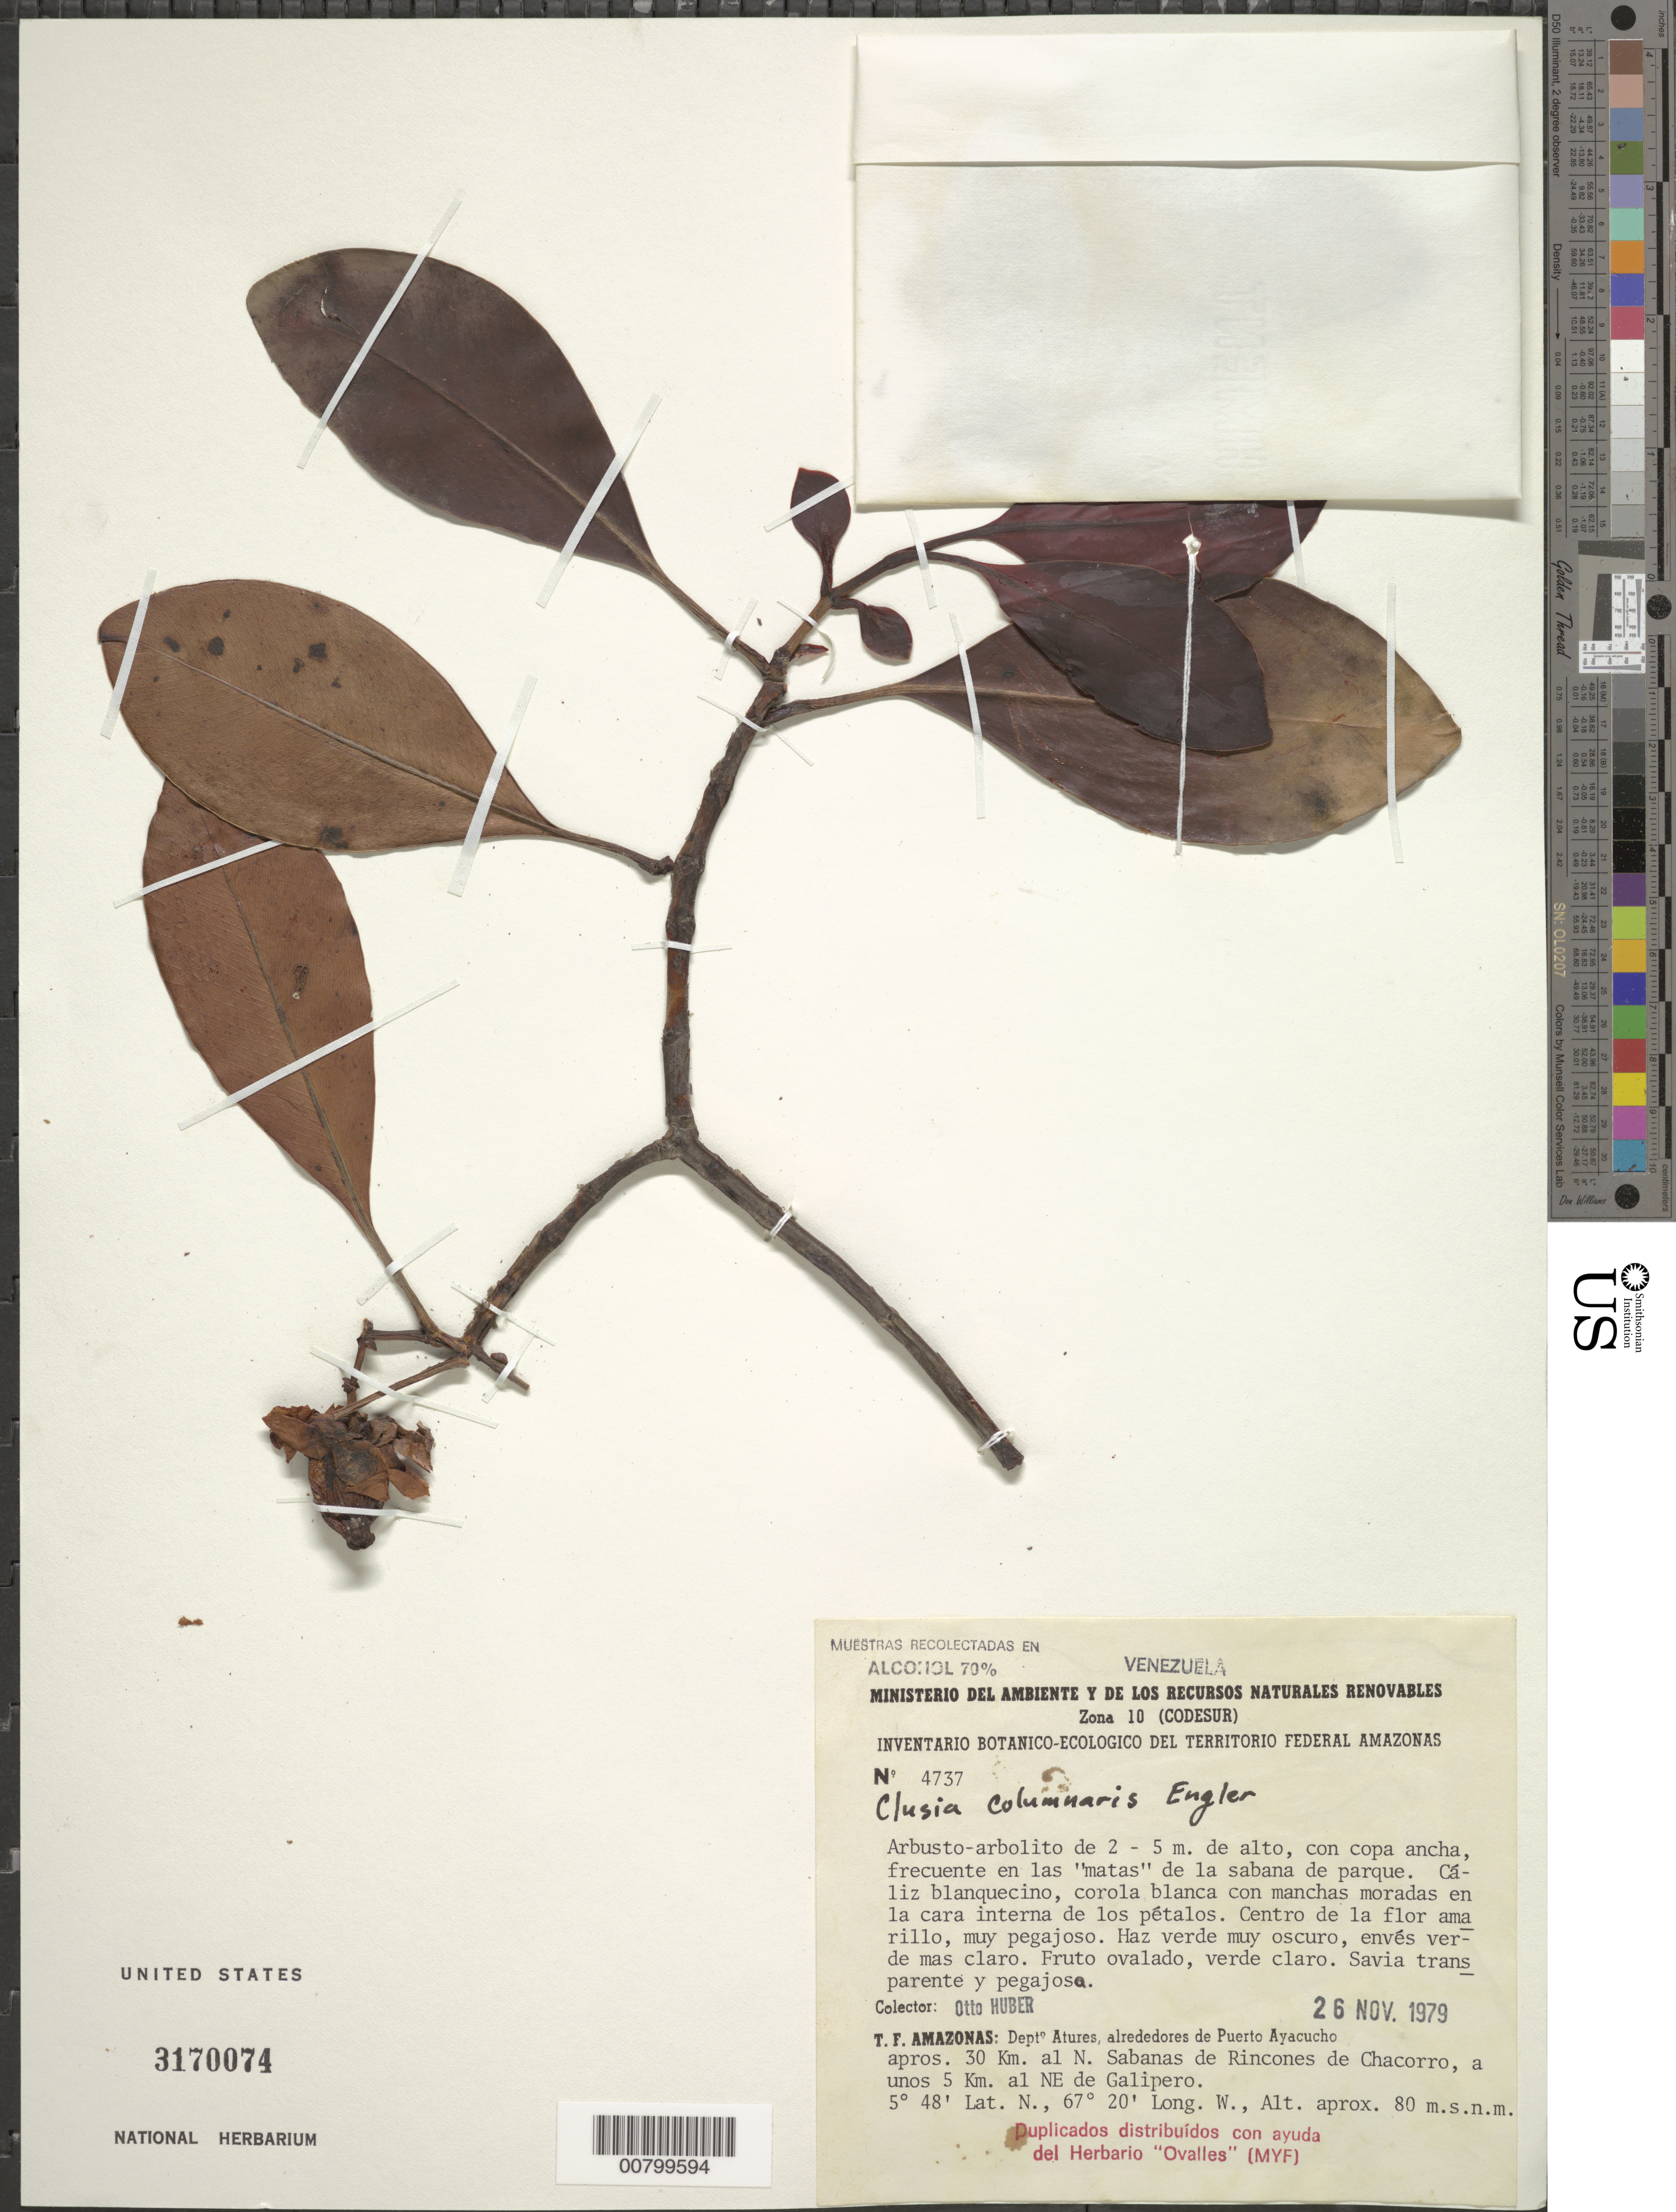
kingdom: Plantae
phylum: Tracheophyta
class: Magnoliopsida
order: Malpighiales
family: Clusiaceae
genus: Clusia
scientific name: Clusia columnaris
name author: Engl.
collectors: O. Huber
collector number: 4737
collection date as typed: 26-Nov-79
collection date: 1979-11-26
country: Venezuela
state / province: Amazonas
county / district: Atures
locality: Puerto Ayacucho, aprox. 30 km N; Sabanas de Rincones de Chacorro, a unos 5 km al NE de Galipero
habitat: En las "matas" en la sabana de parque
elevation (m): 80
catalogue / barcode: US 3170074